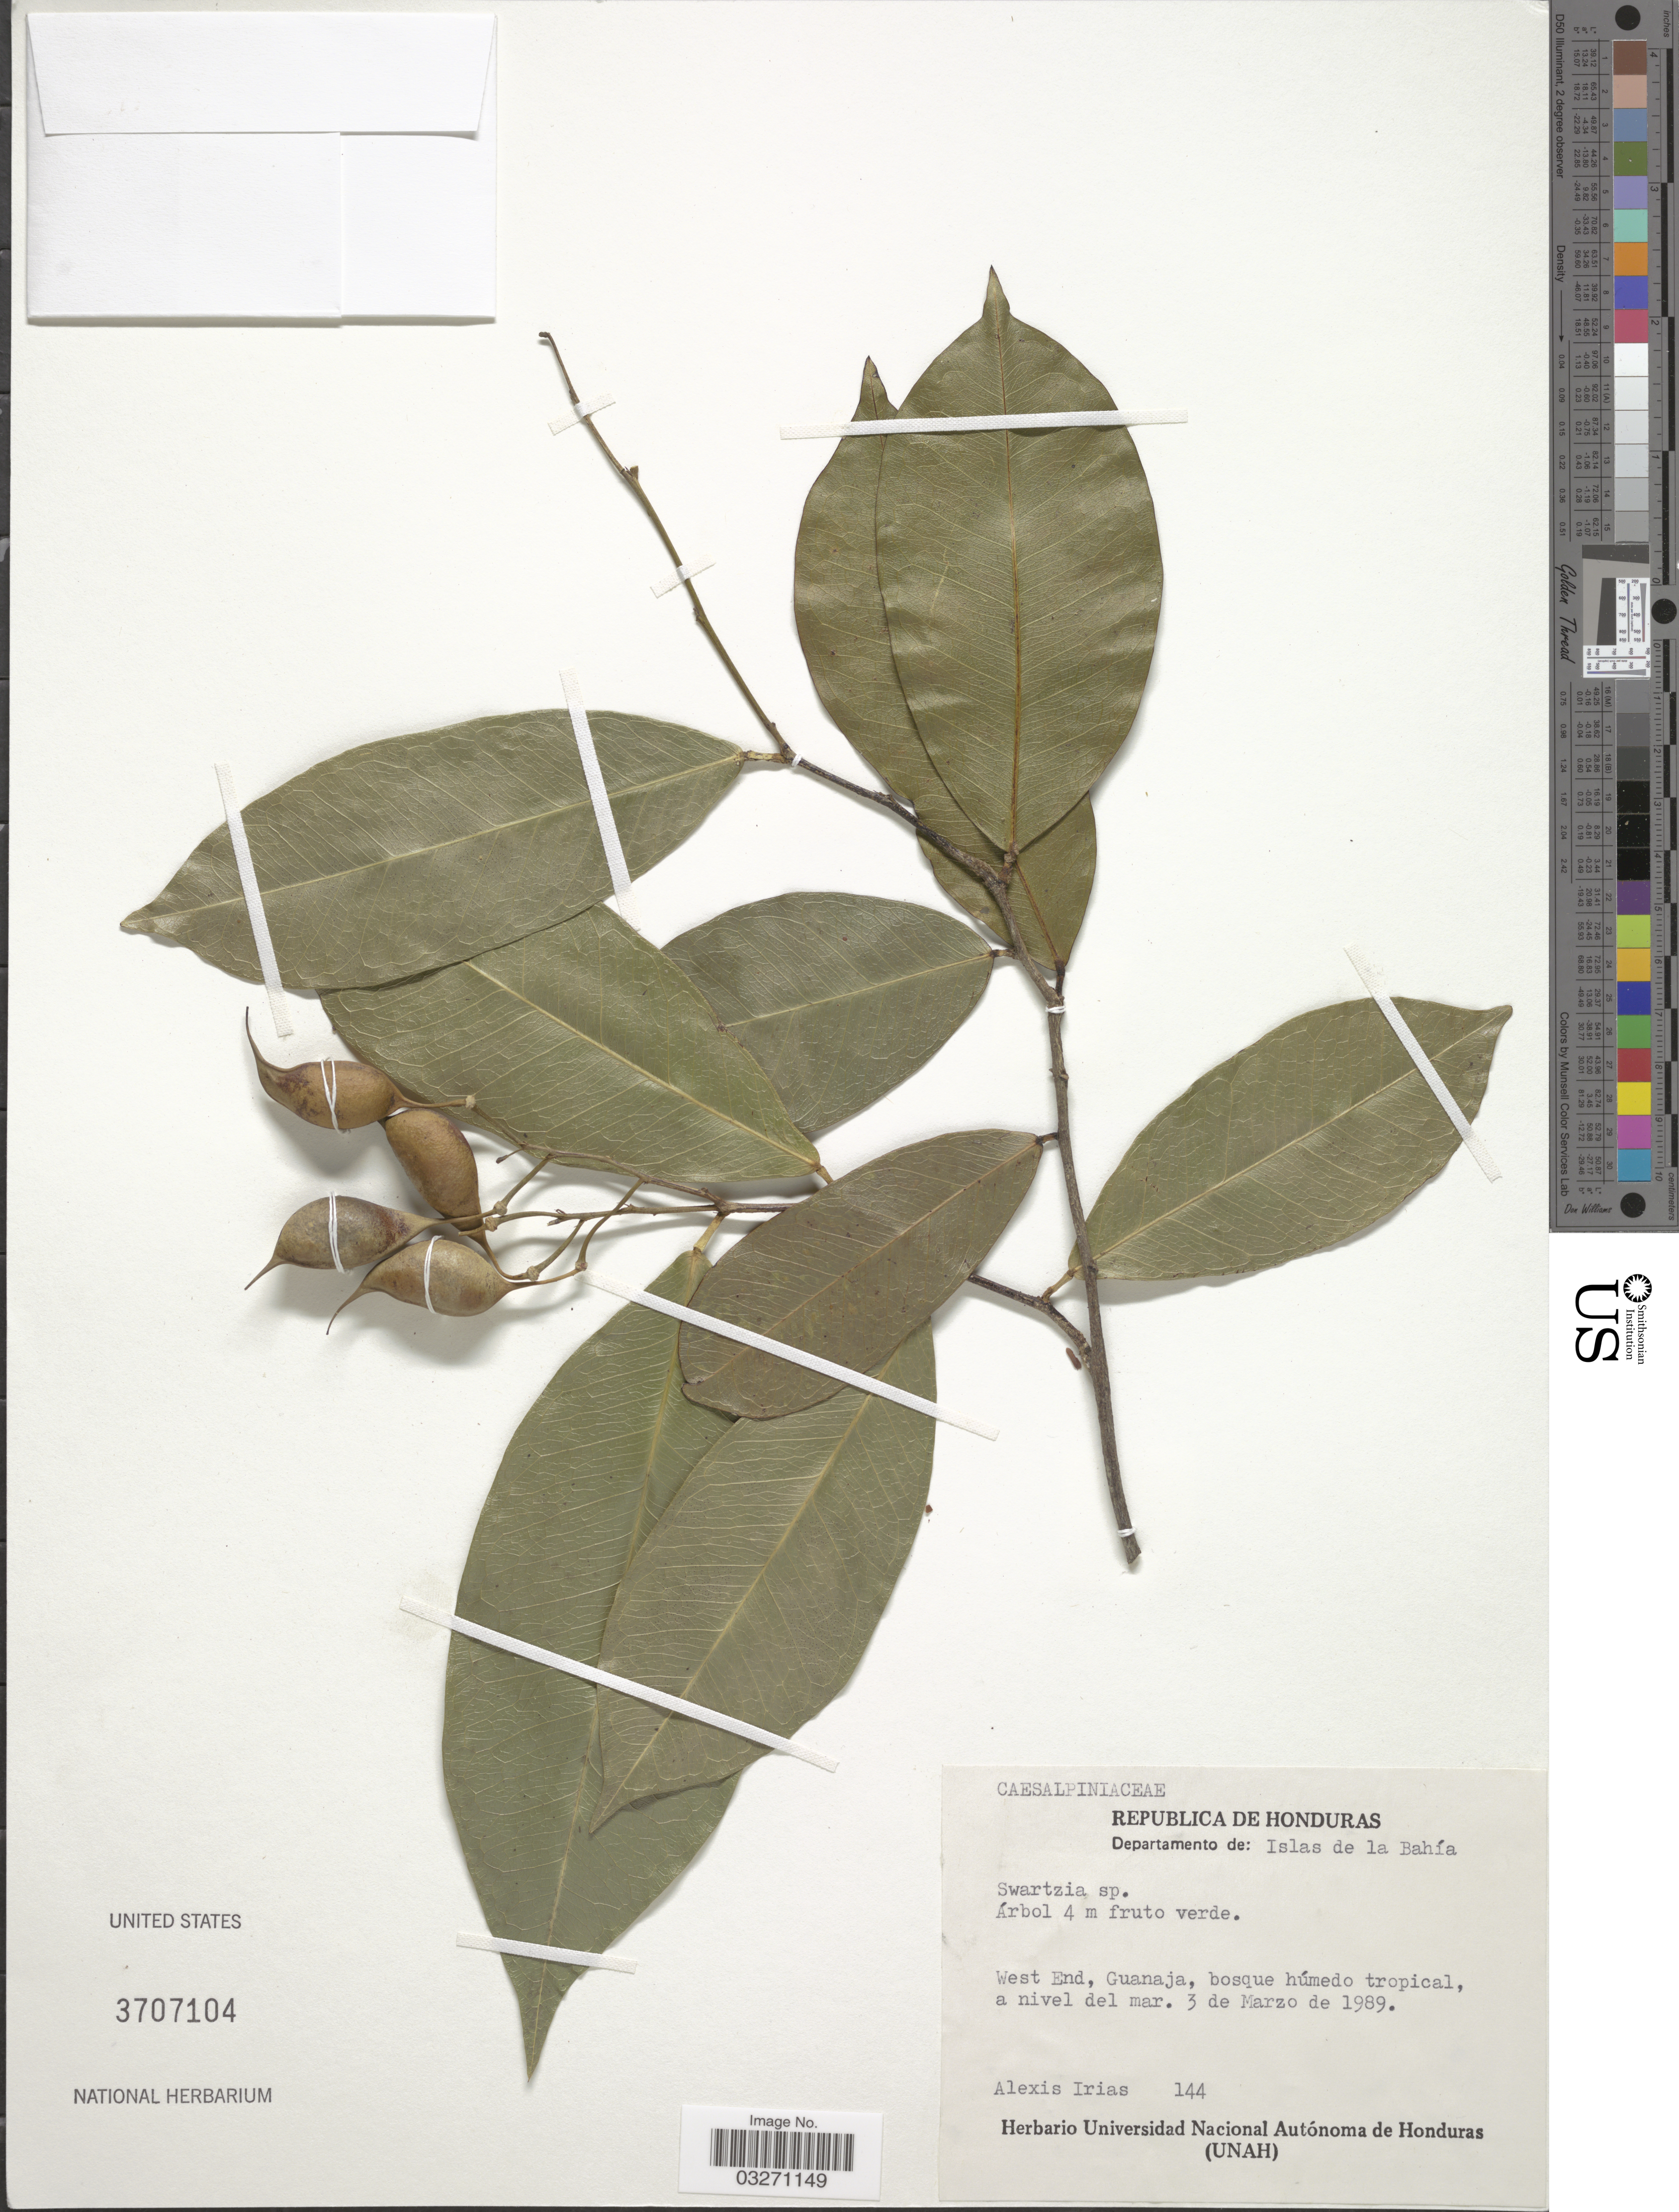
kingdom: Plantae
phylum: Tracheophyta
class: Magnoliopsida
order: Fabales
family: Fabaceae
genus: Swartzia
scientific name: Swartzia sp.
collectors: A. Irias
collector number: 144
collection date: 1989-03-03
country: Honduras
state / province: Islas de la Bahía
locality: Departamento de: Islas de la Bahía, West End, Guanaja, bosque húmedo tropical.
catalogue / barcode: US 3707104